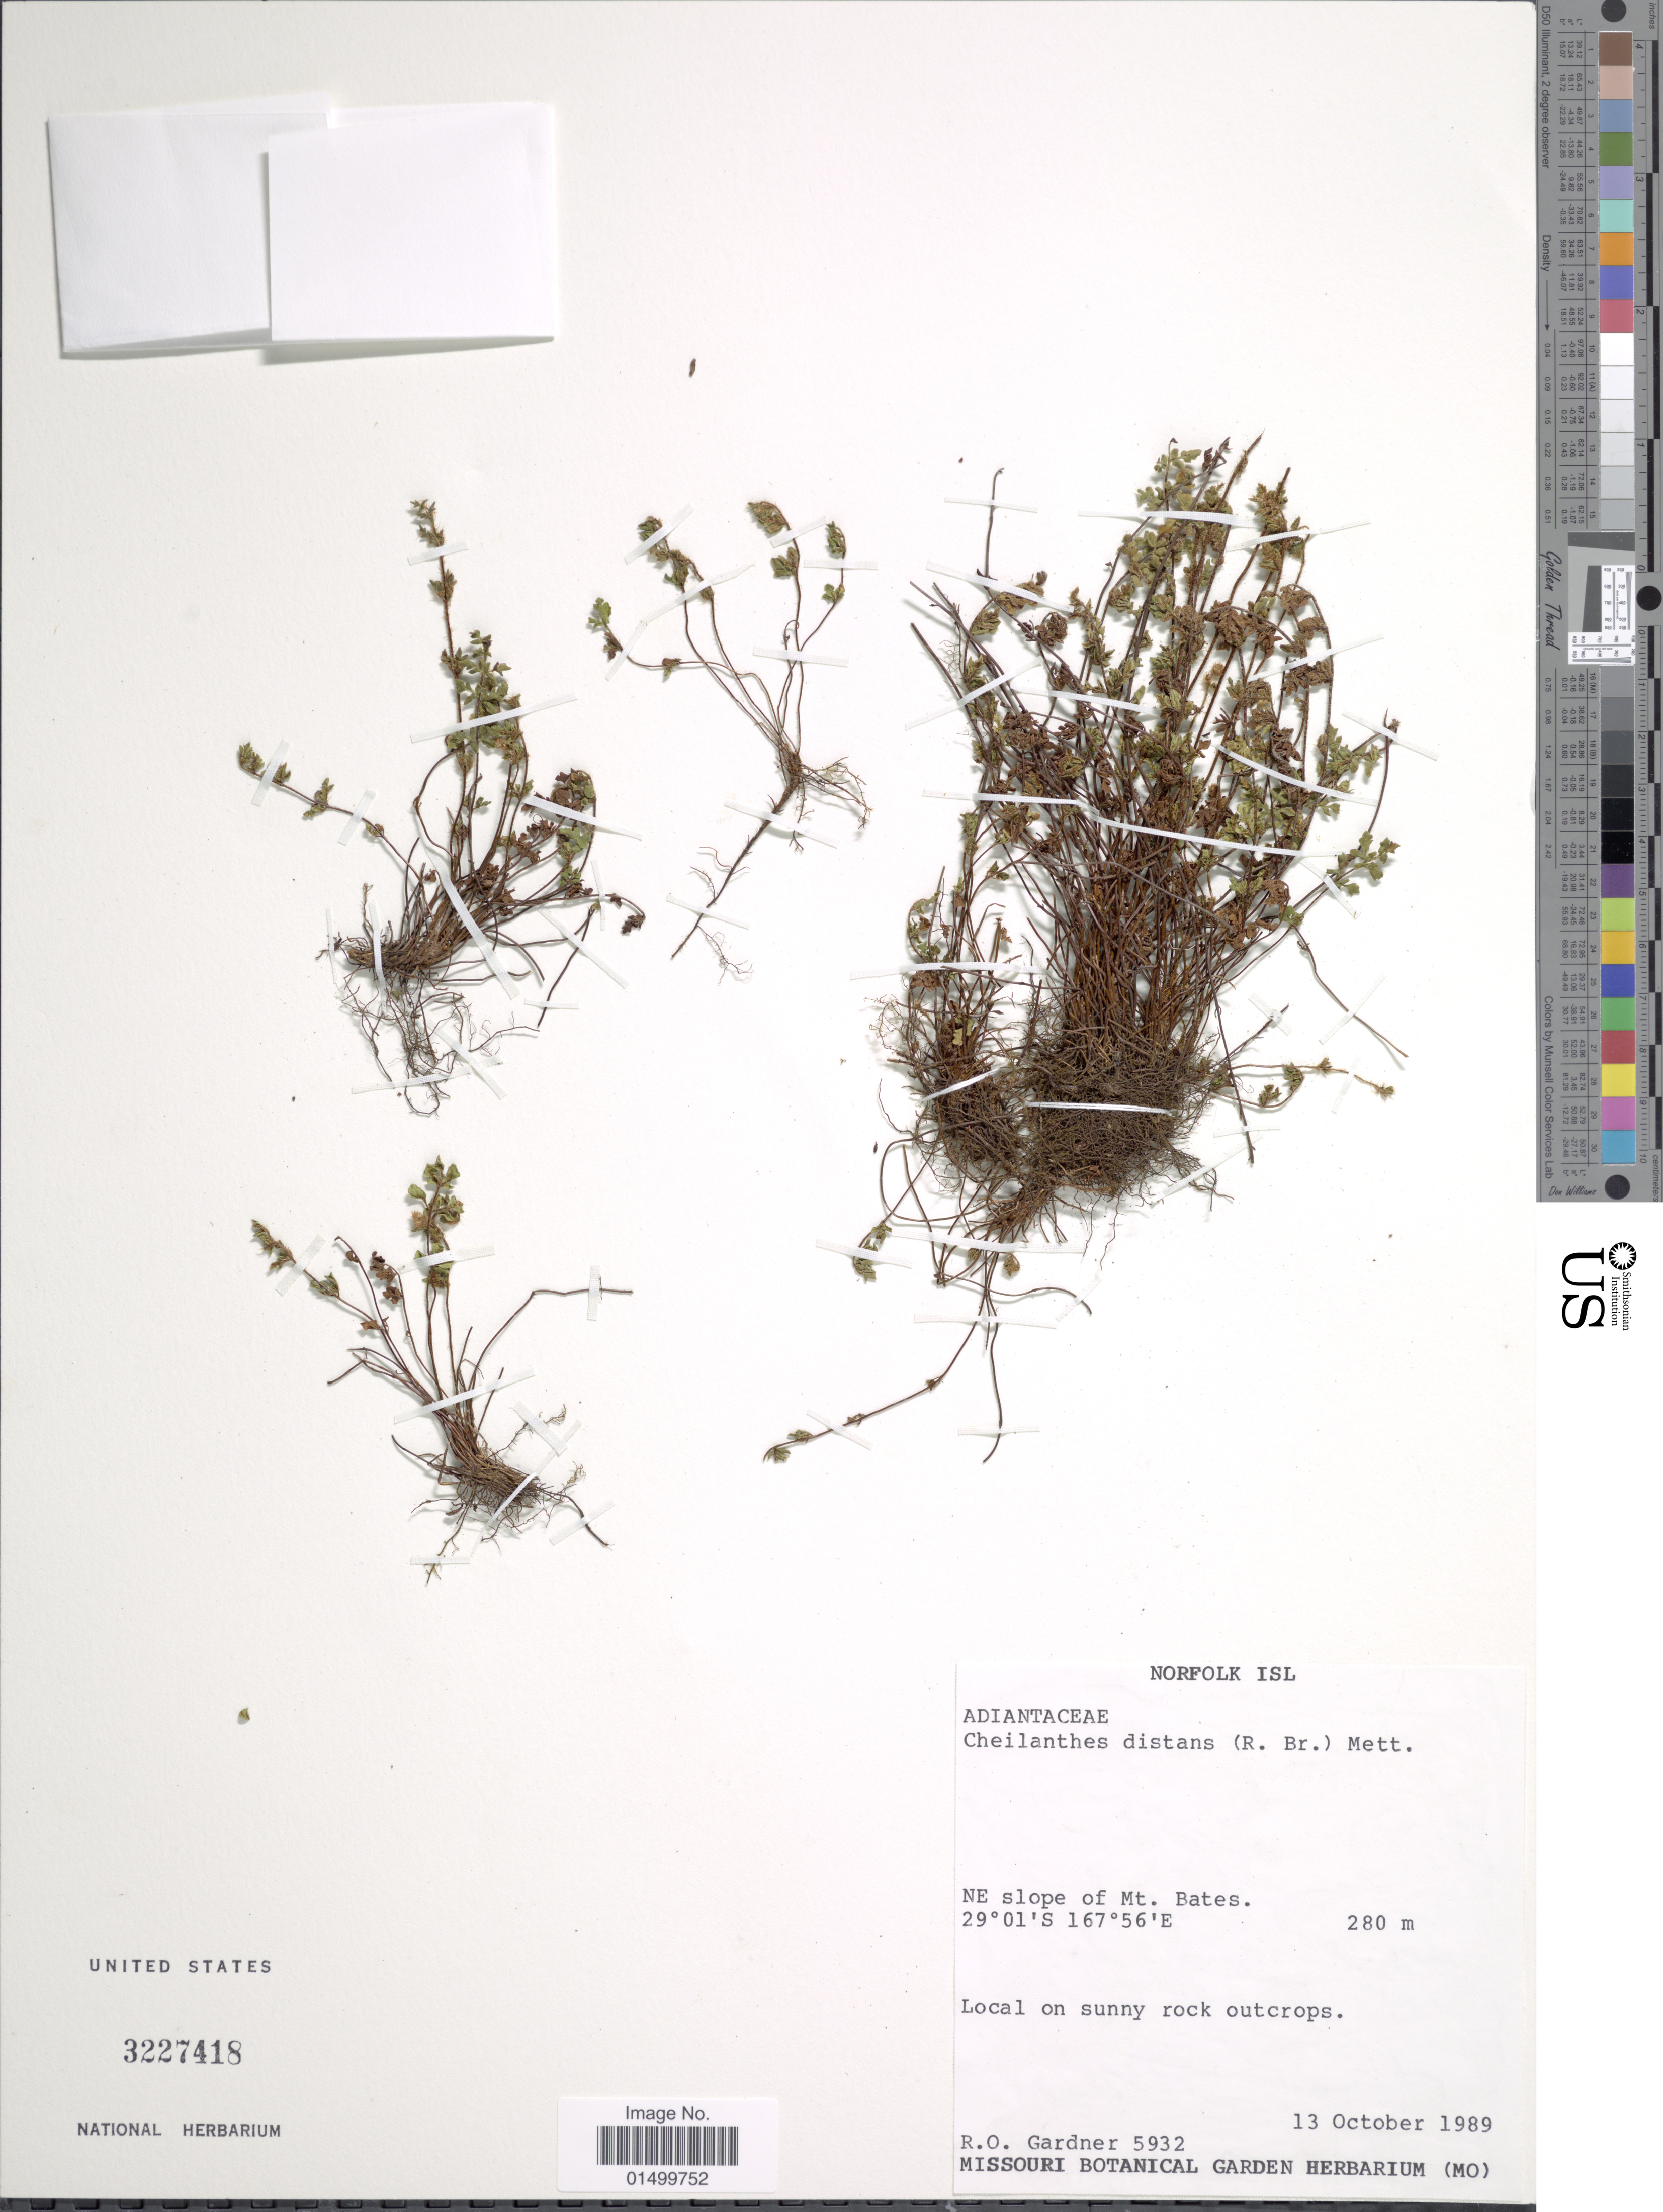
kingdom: Plantae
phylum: Tracheophyta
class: Polypodiopsida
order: Polypodiales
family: Pteridaceae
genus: Cheilanthes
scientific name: Cheilanthes distans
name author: Mett.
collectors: R. O. Gardner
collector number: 5932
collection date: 1989-10-13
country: Australia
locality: NE slope of Mt. Bates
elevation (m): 280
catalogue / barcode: US 3227418